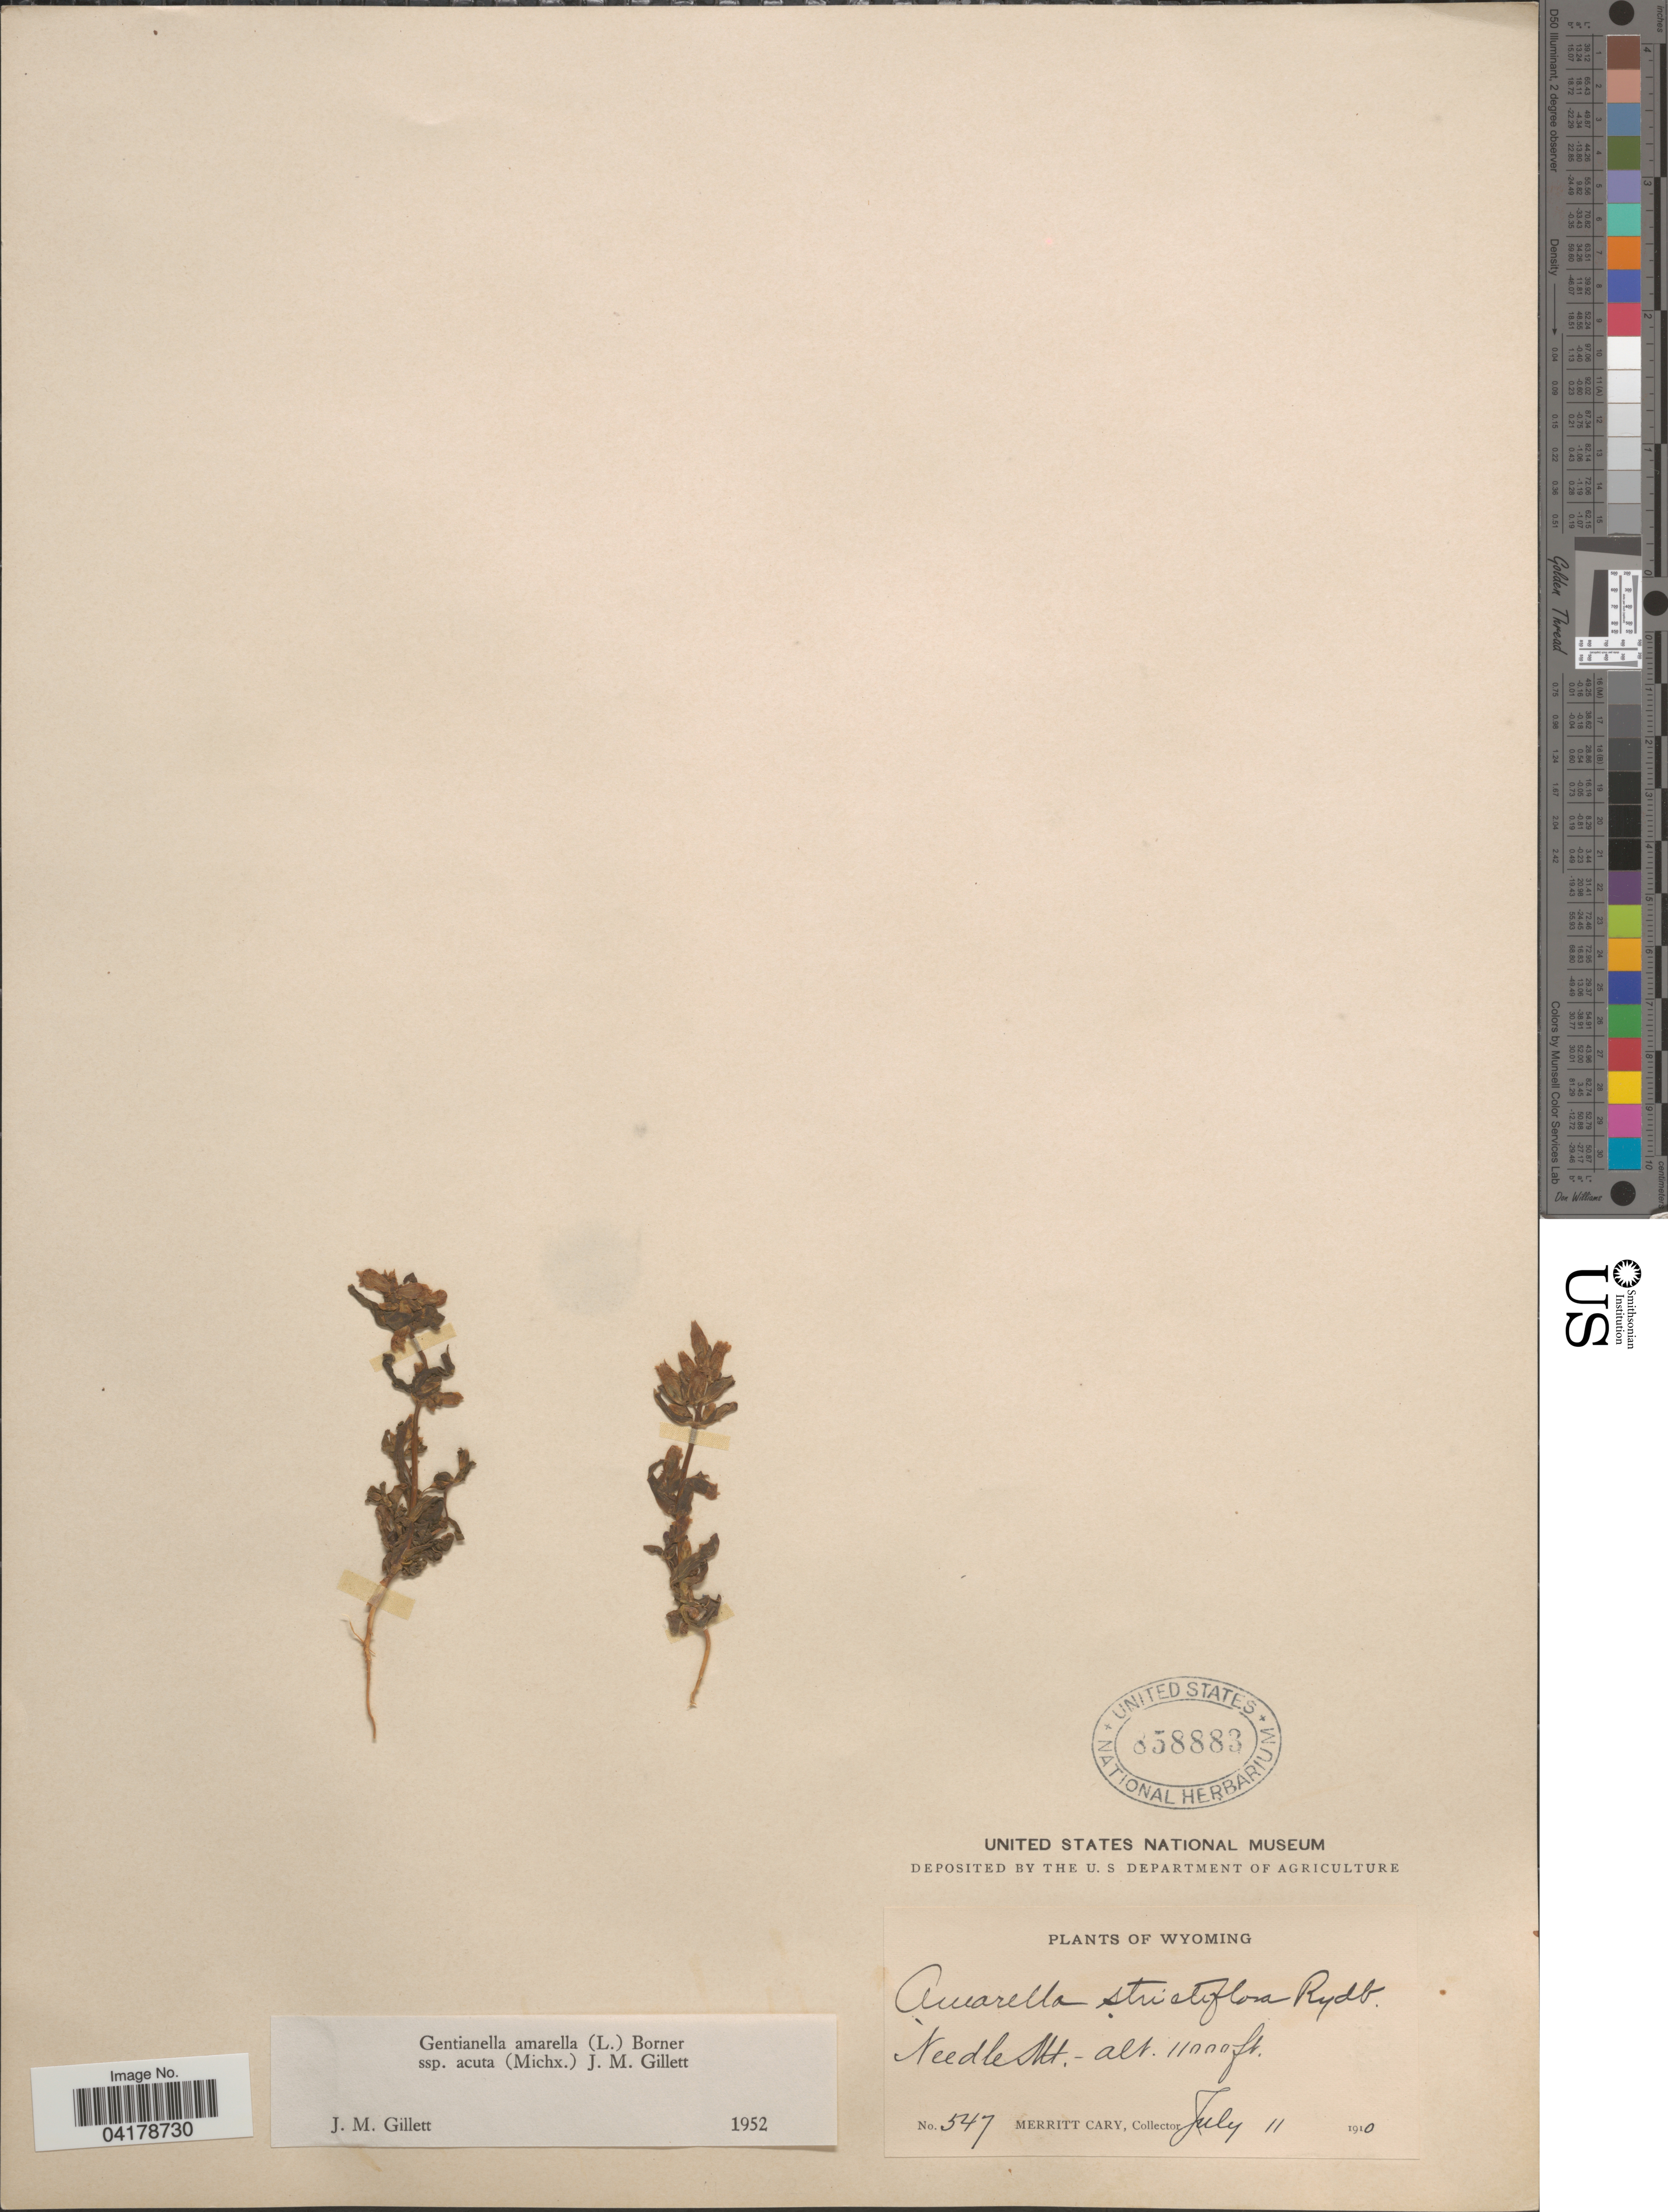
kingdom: Plantae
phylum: Tracheophyta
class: Magnoliopsida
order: Gentianales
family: Gentianaceae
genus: Gentianella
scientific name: Gentianella amarella subsp. acuta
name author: (Michx.) J.M. Gillett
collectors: M. Cary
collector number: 547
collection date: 1910-07-11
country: United States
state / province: Wyoming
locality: Needle Mt.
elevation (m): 3353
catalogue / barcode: US 858883